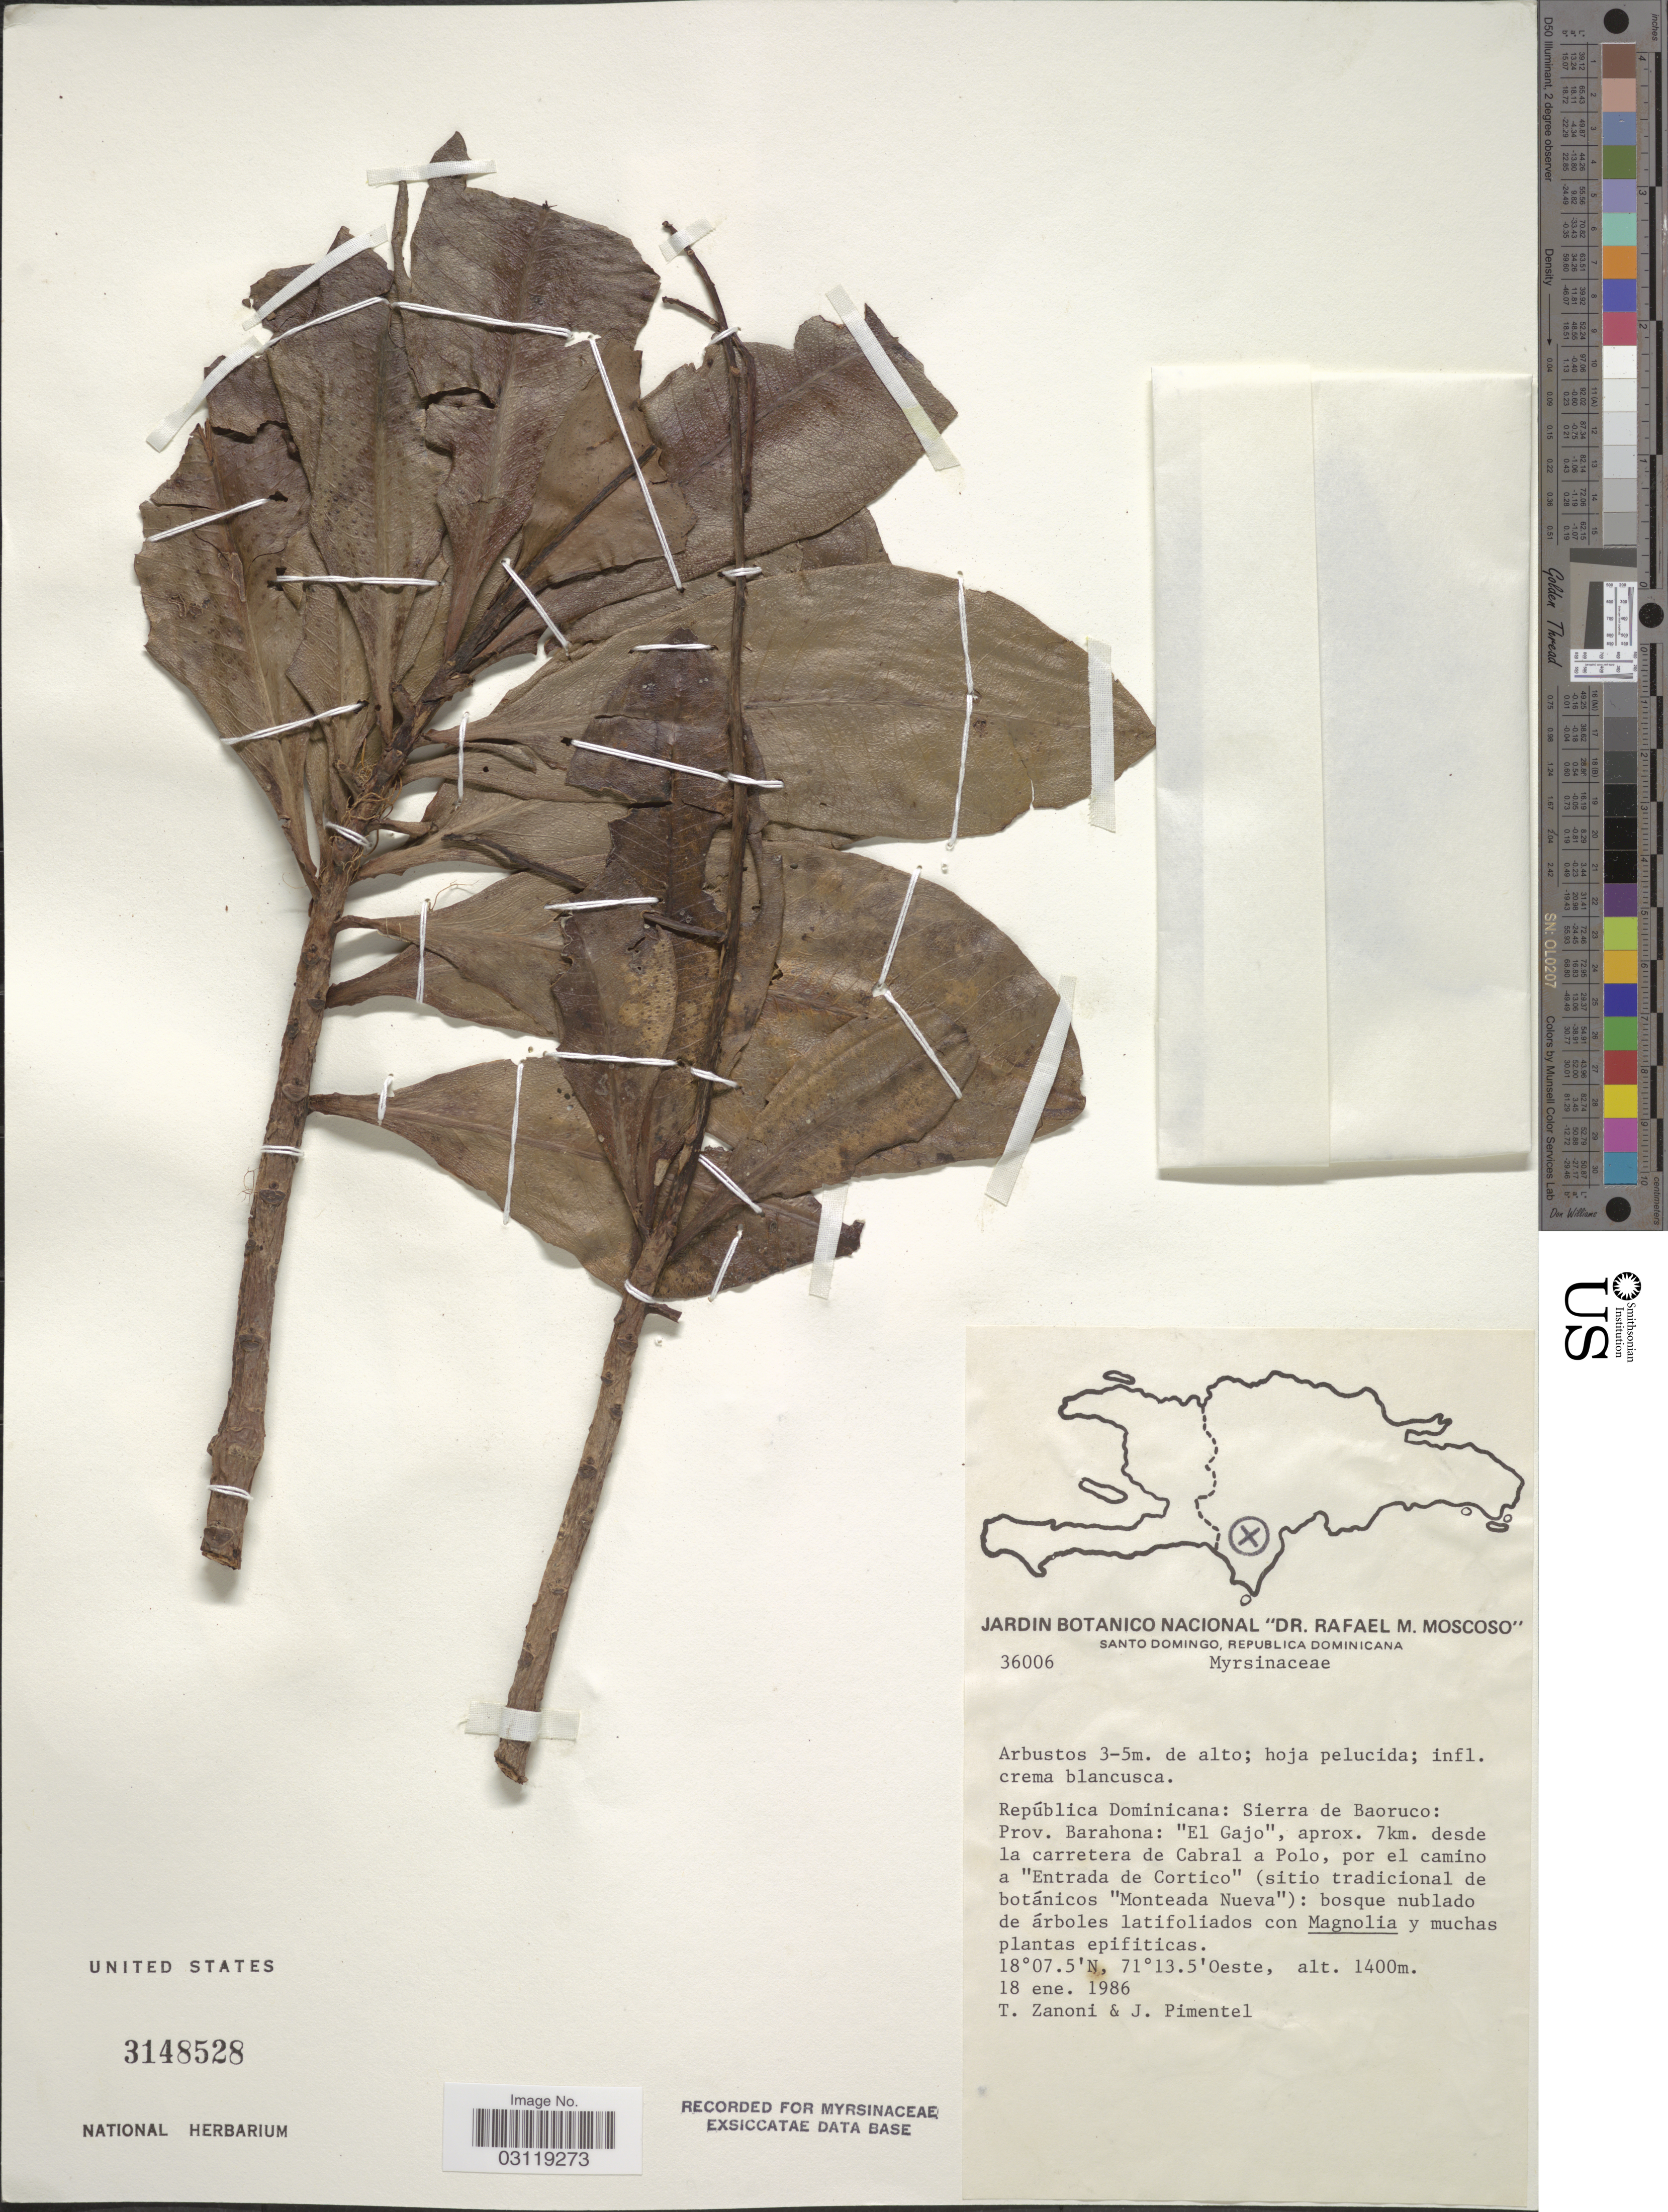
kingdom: Plantae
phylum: Tracheophyta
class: Magnoliopsida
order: Ericales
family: Primulaceae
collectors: T. Zanoni & J. Pimentel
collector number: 36006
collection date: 1986-01-18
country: Dominican Republic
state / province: Baoruco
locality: Sierra de Baoruco: Prov. Barahona: "El Gajo", aprox. 7km. desde la carretera de Cabral a Polo, por el camino a "Entrada de Cortico" (sitio tradicional de botánicos "Monteada Monteada Nueva").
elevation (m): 1400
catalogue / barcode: US 3148528